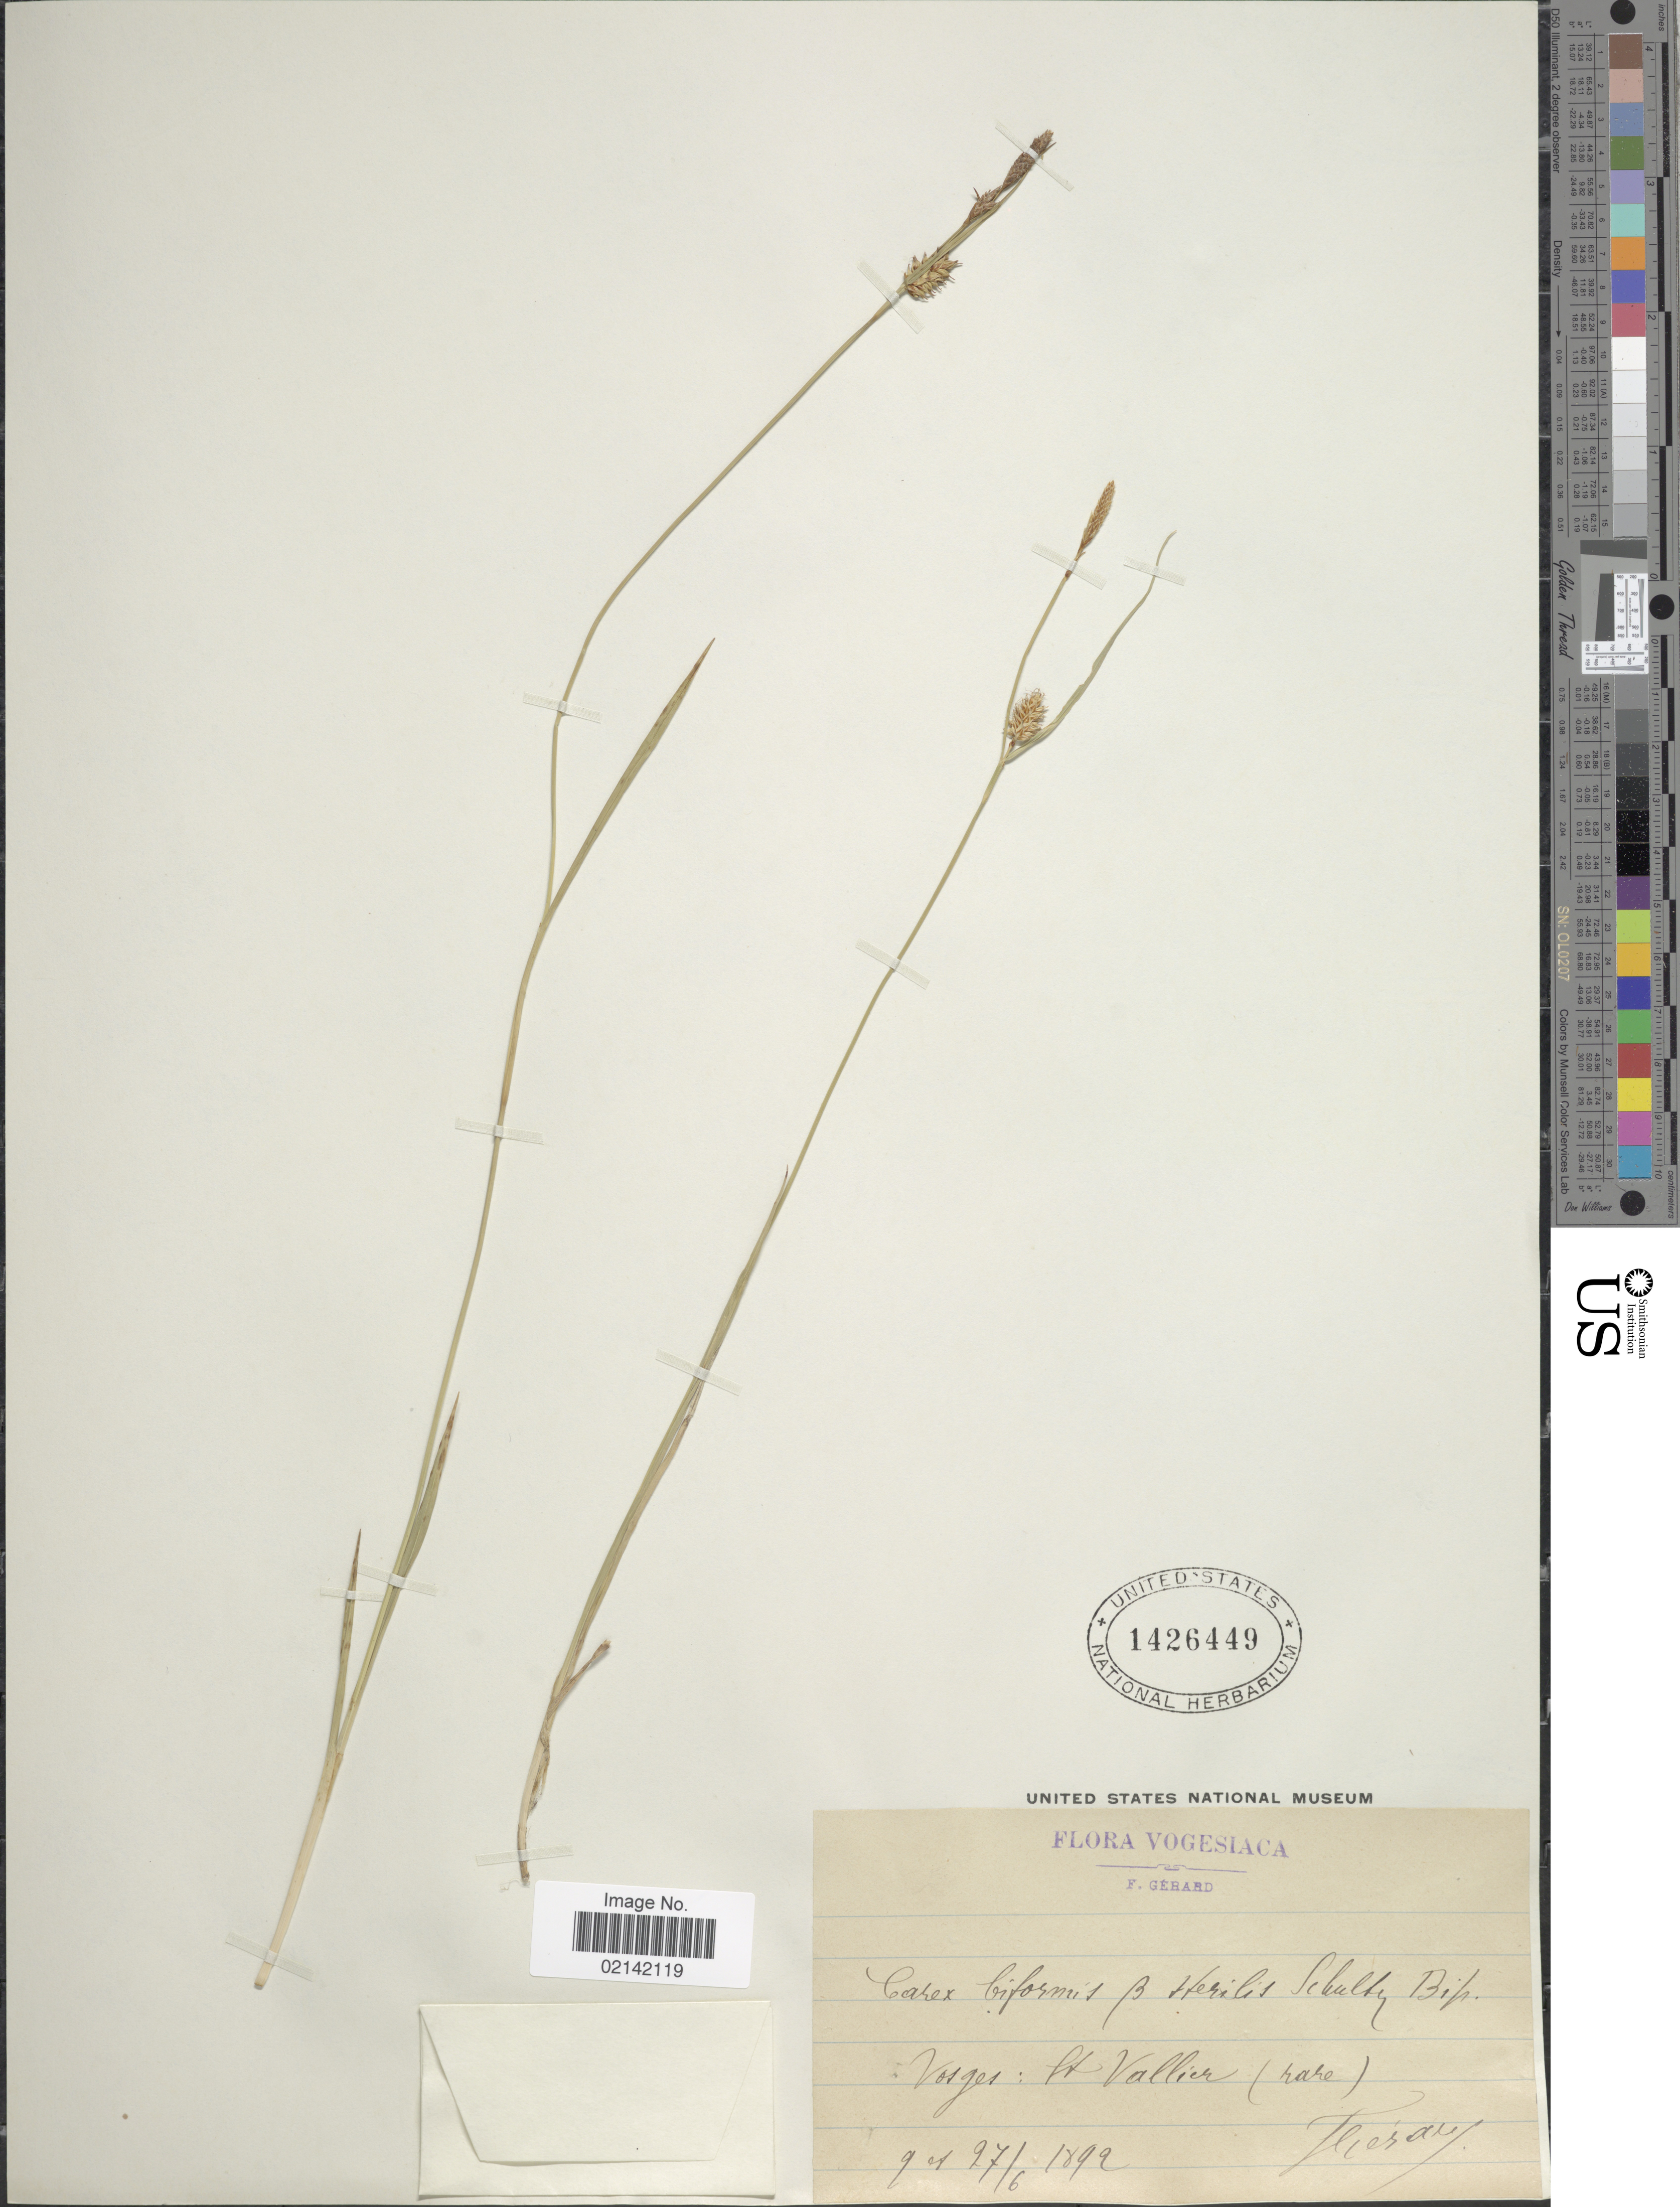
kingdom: Plantae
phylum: Tracheophyta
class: Liliopsida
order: Poales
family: Cyperaceae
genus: Carex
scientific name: Carex biformis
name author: F.W. Schultz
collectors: F. Gérard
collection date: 1892-06-09/1892-06-27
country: France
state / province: Auvergne-Rhône-Alpes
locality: Vogesiaca, Vosges: St. Vallier (rare)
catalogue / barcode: US 1426449